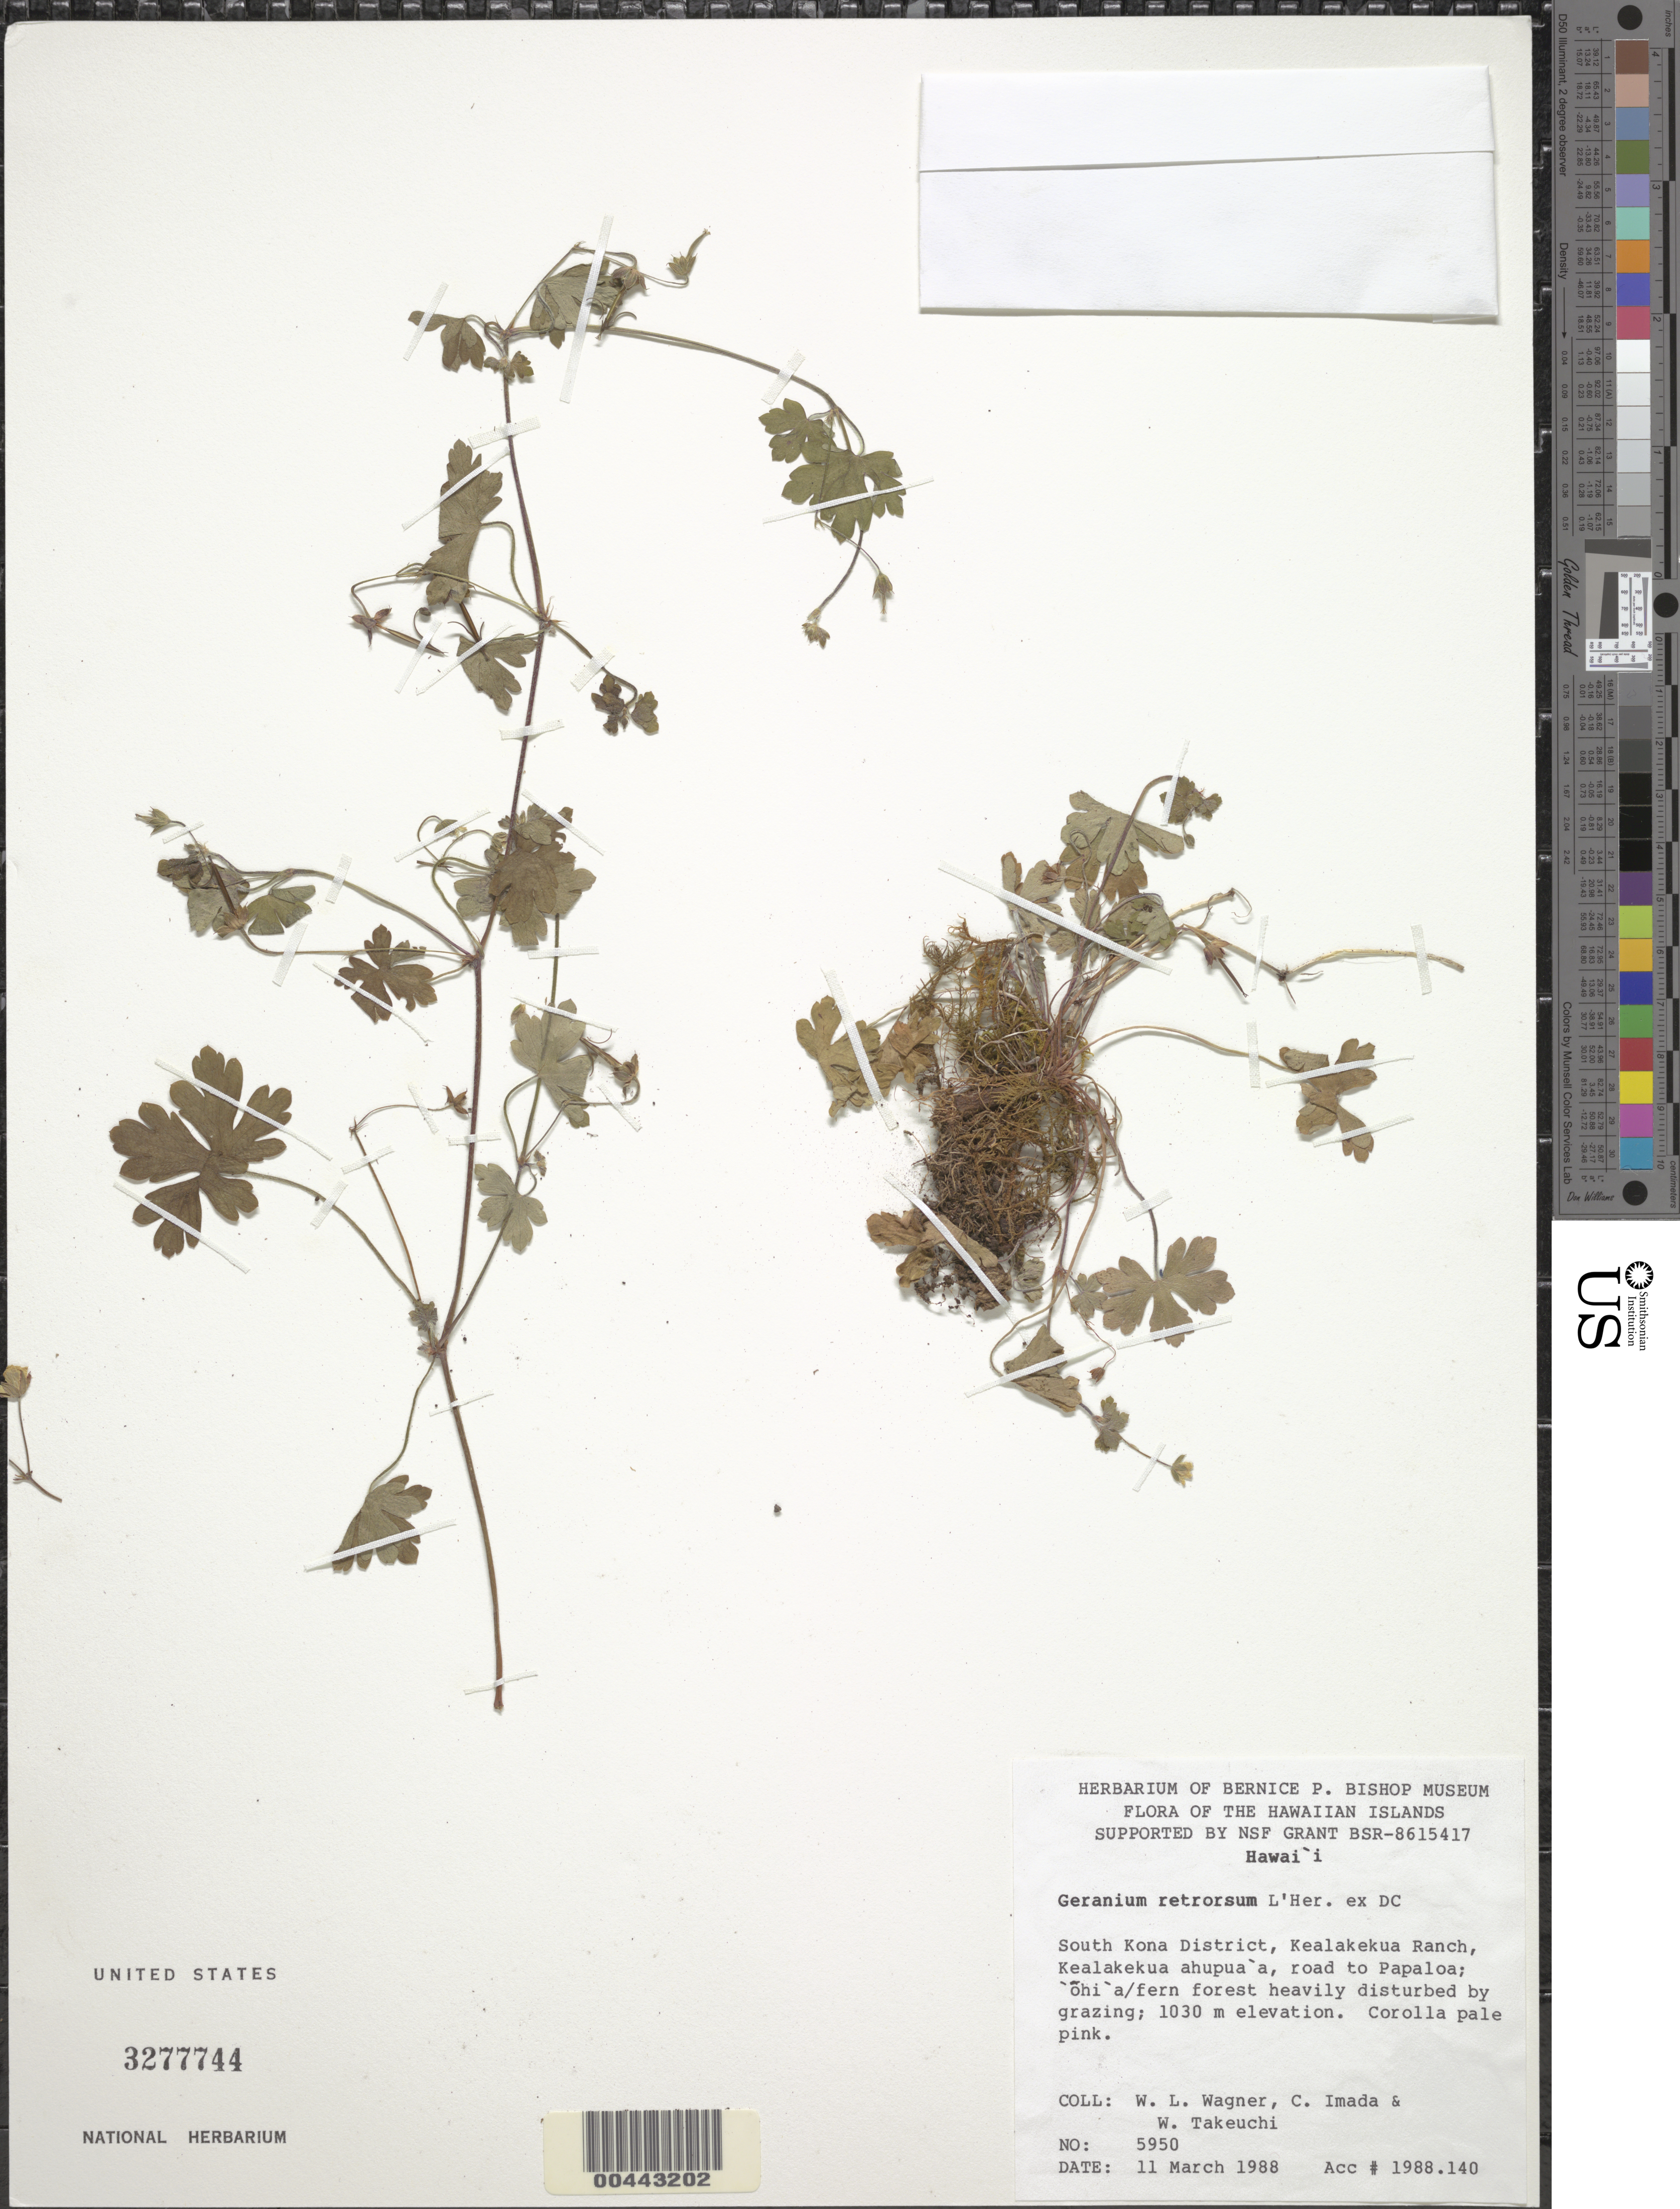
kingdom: Plantae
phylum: Tracheophyta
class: Magnoliopsida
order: Geraniales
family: Geraniaceae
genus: Geranium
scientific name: Geranium retrorsum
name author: L'Hér. ex DC.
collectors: W. L. Wagner, C. Imada & W. N. Takeuchi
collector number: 5950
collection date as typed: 11 Mar 1988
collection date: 1988-03-11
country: United States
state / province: Hawaii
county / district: Hawaii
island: Hawaii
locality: South Kona District, Kealakekua Ranch, Kealakekua ahupua'a, road to Papaloa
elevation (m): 1030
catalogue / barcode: US 3277744